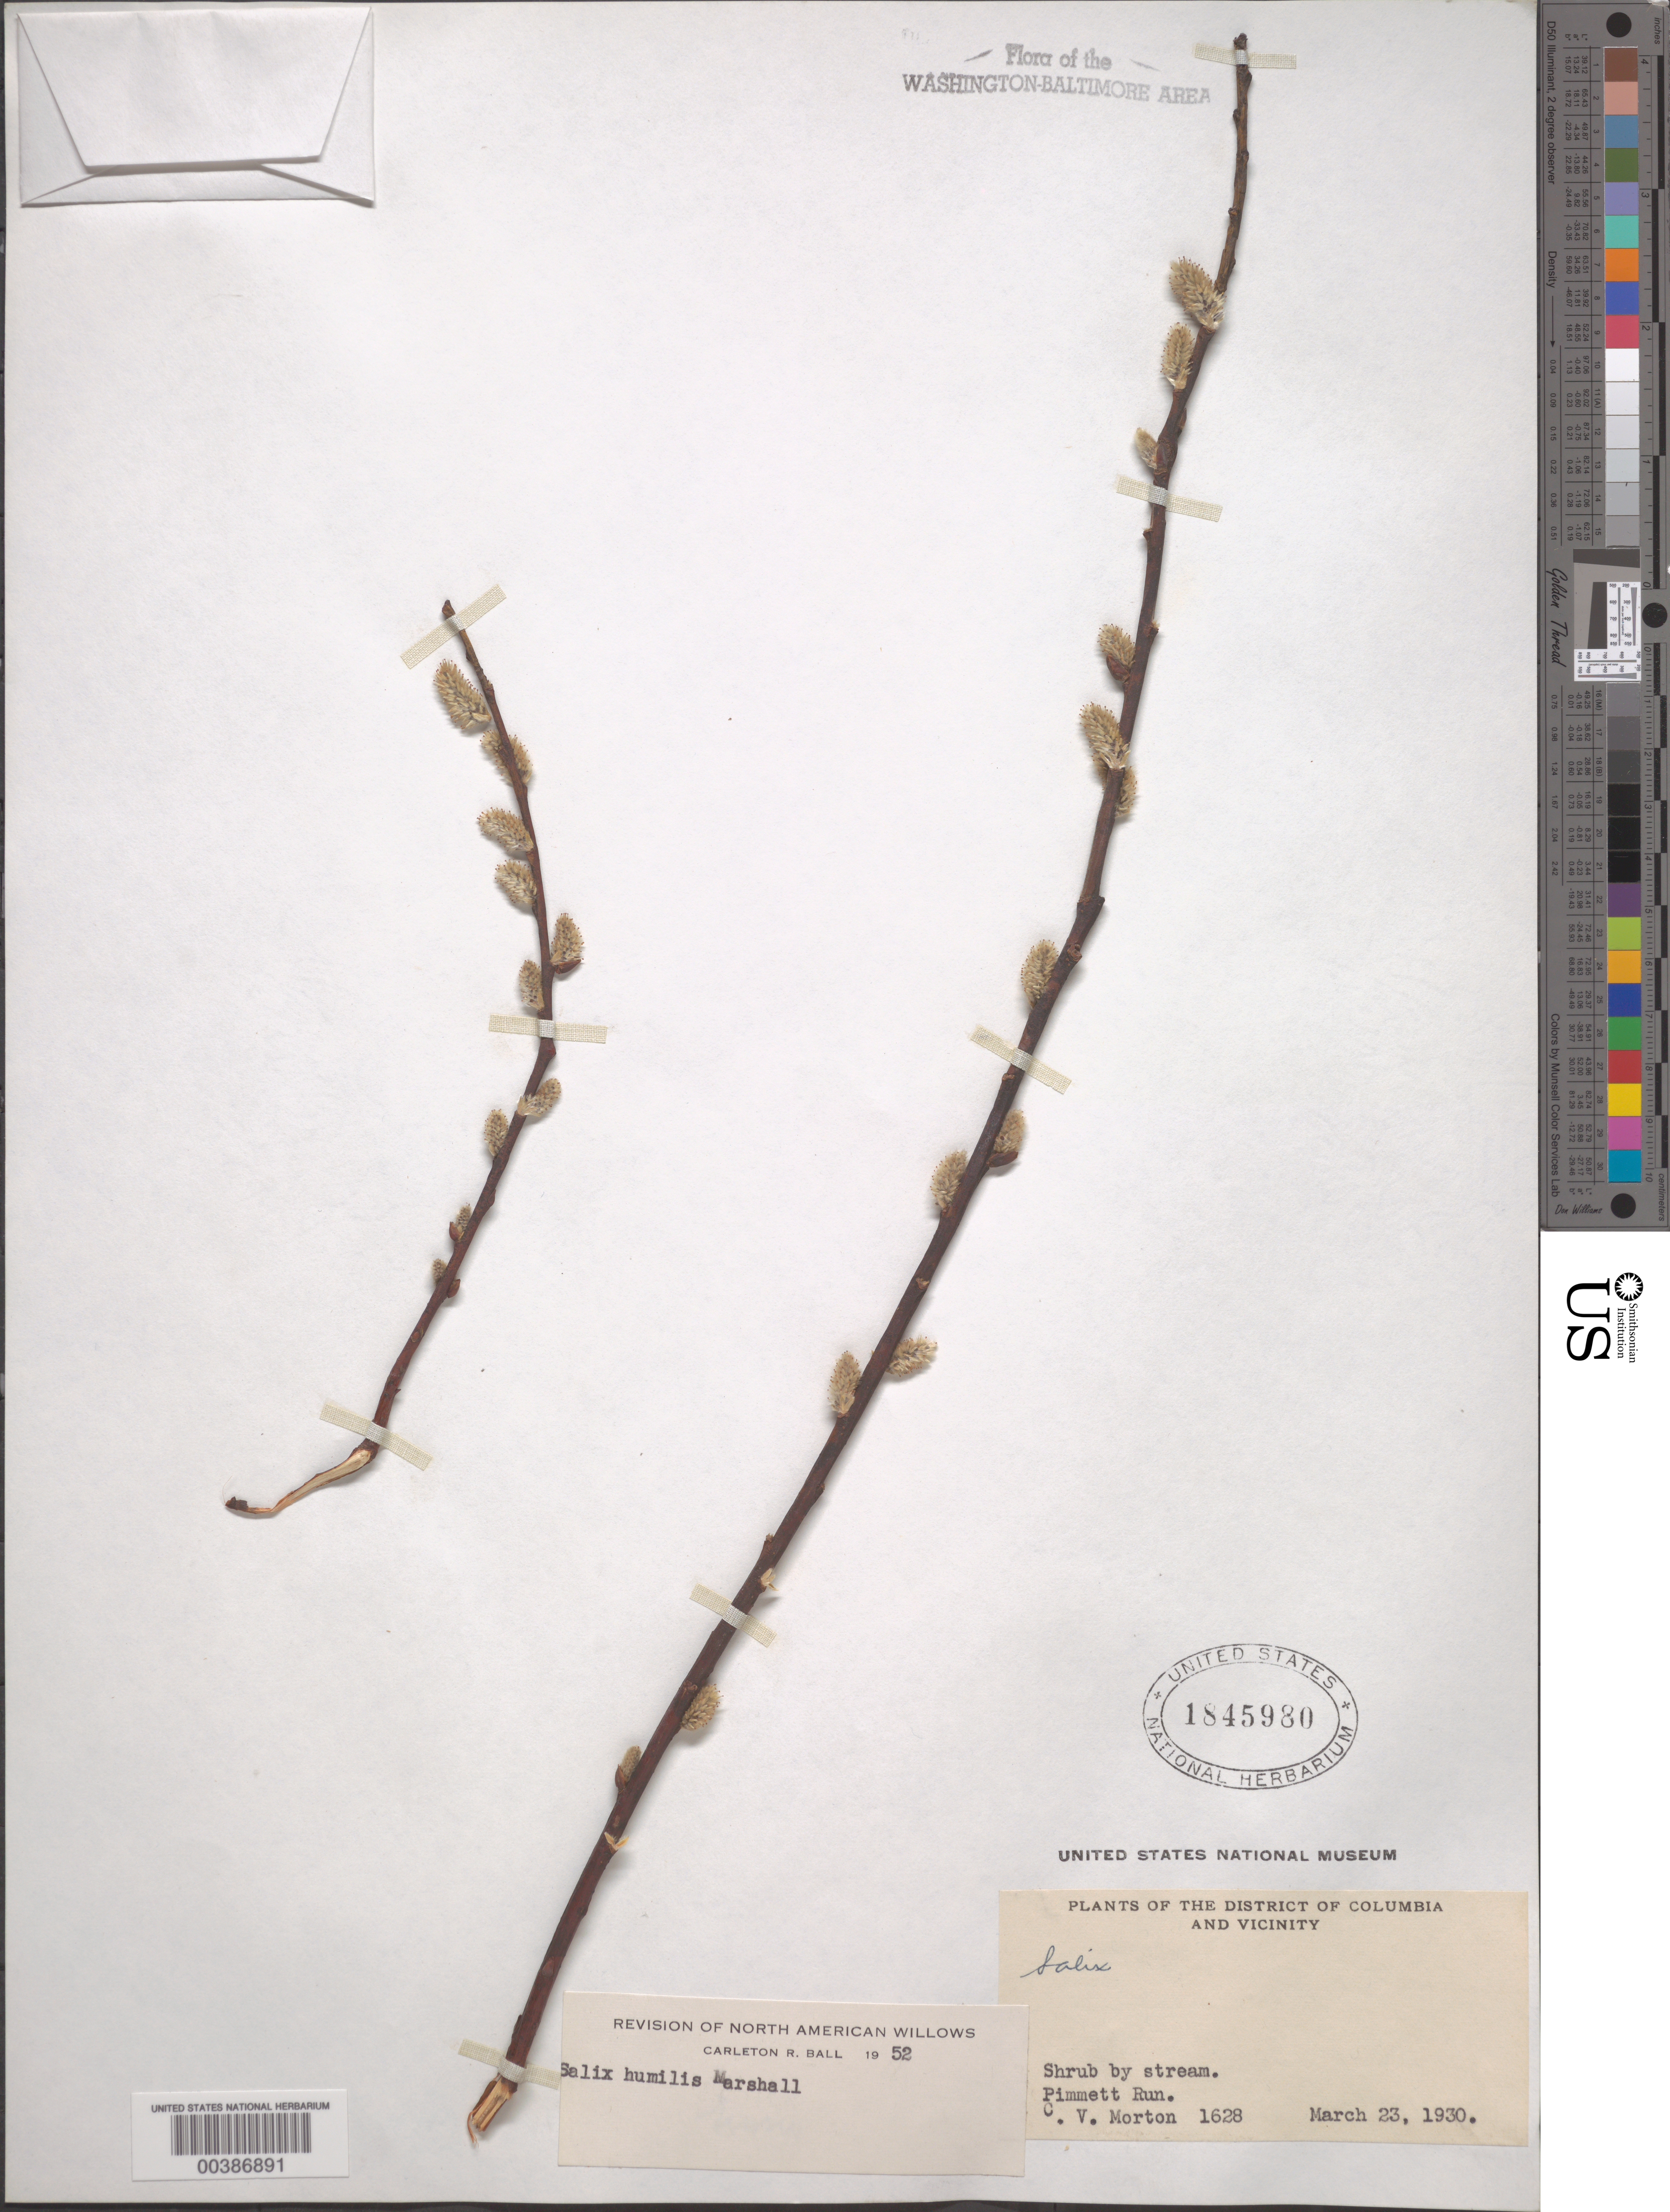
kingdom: Plantae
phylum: Tracheophyta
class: Magnoliopsida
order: Malpighiales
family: Salicaceae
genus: Salix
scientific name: Salix humilis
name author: Marshall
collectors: C. V. Morton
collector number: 1627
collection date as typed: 23 Mar 1930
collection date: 1930-03-23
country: United States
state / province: Virginia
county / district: Fairfax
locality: Pimmett Run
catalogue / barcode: US 1845979